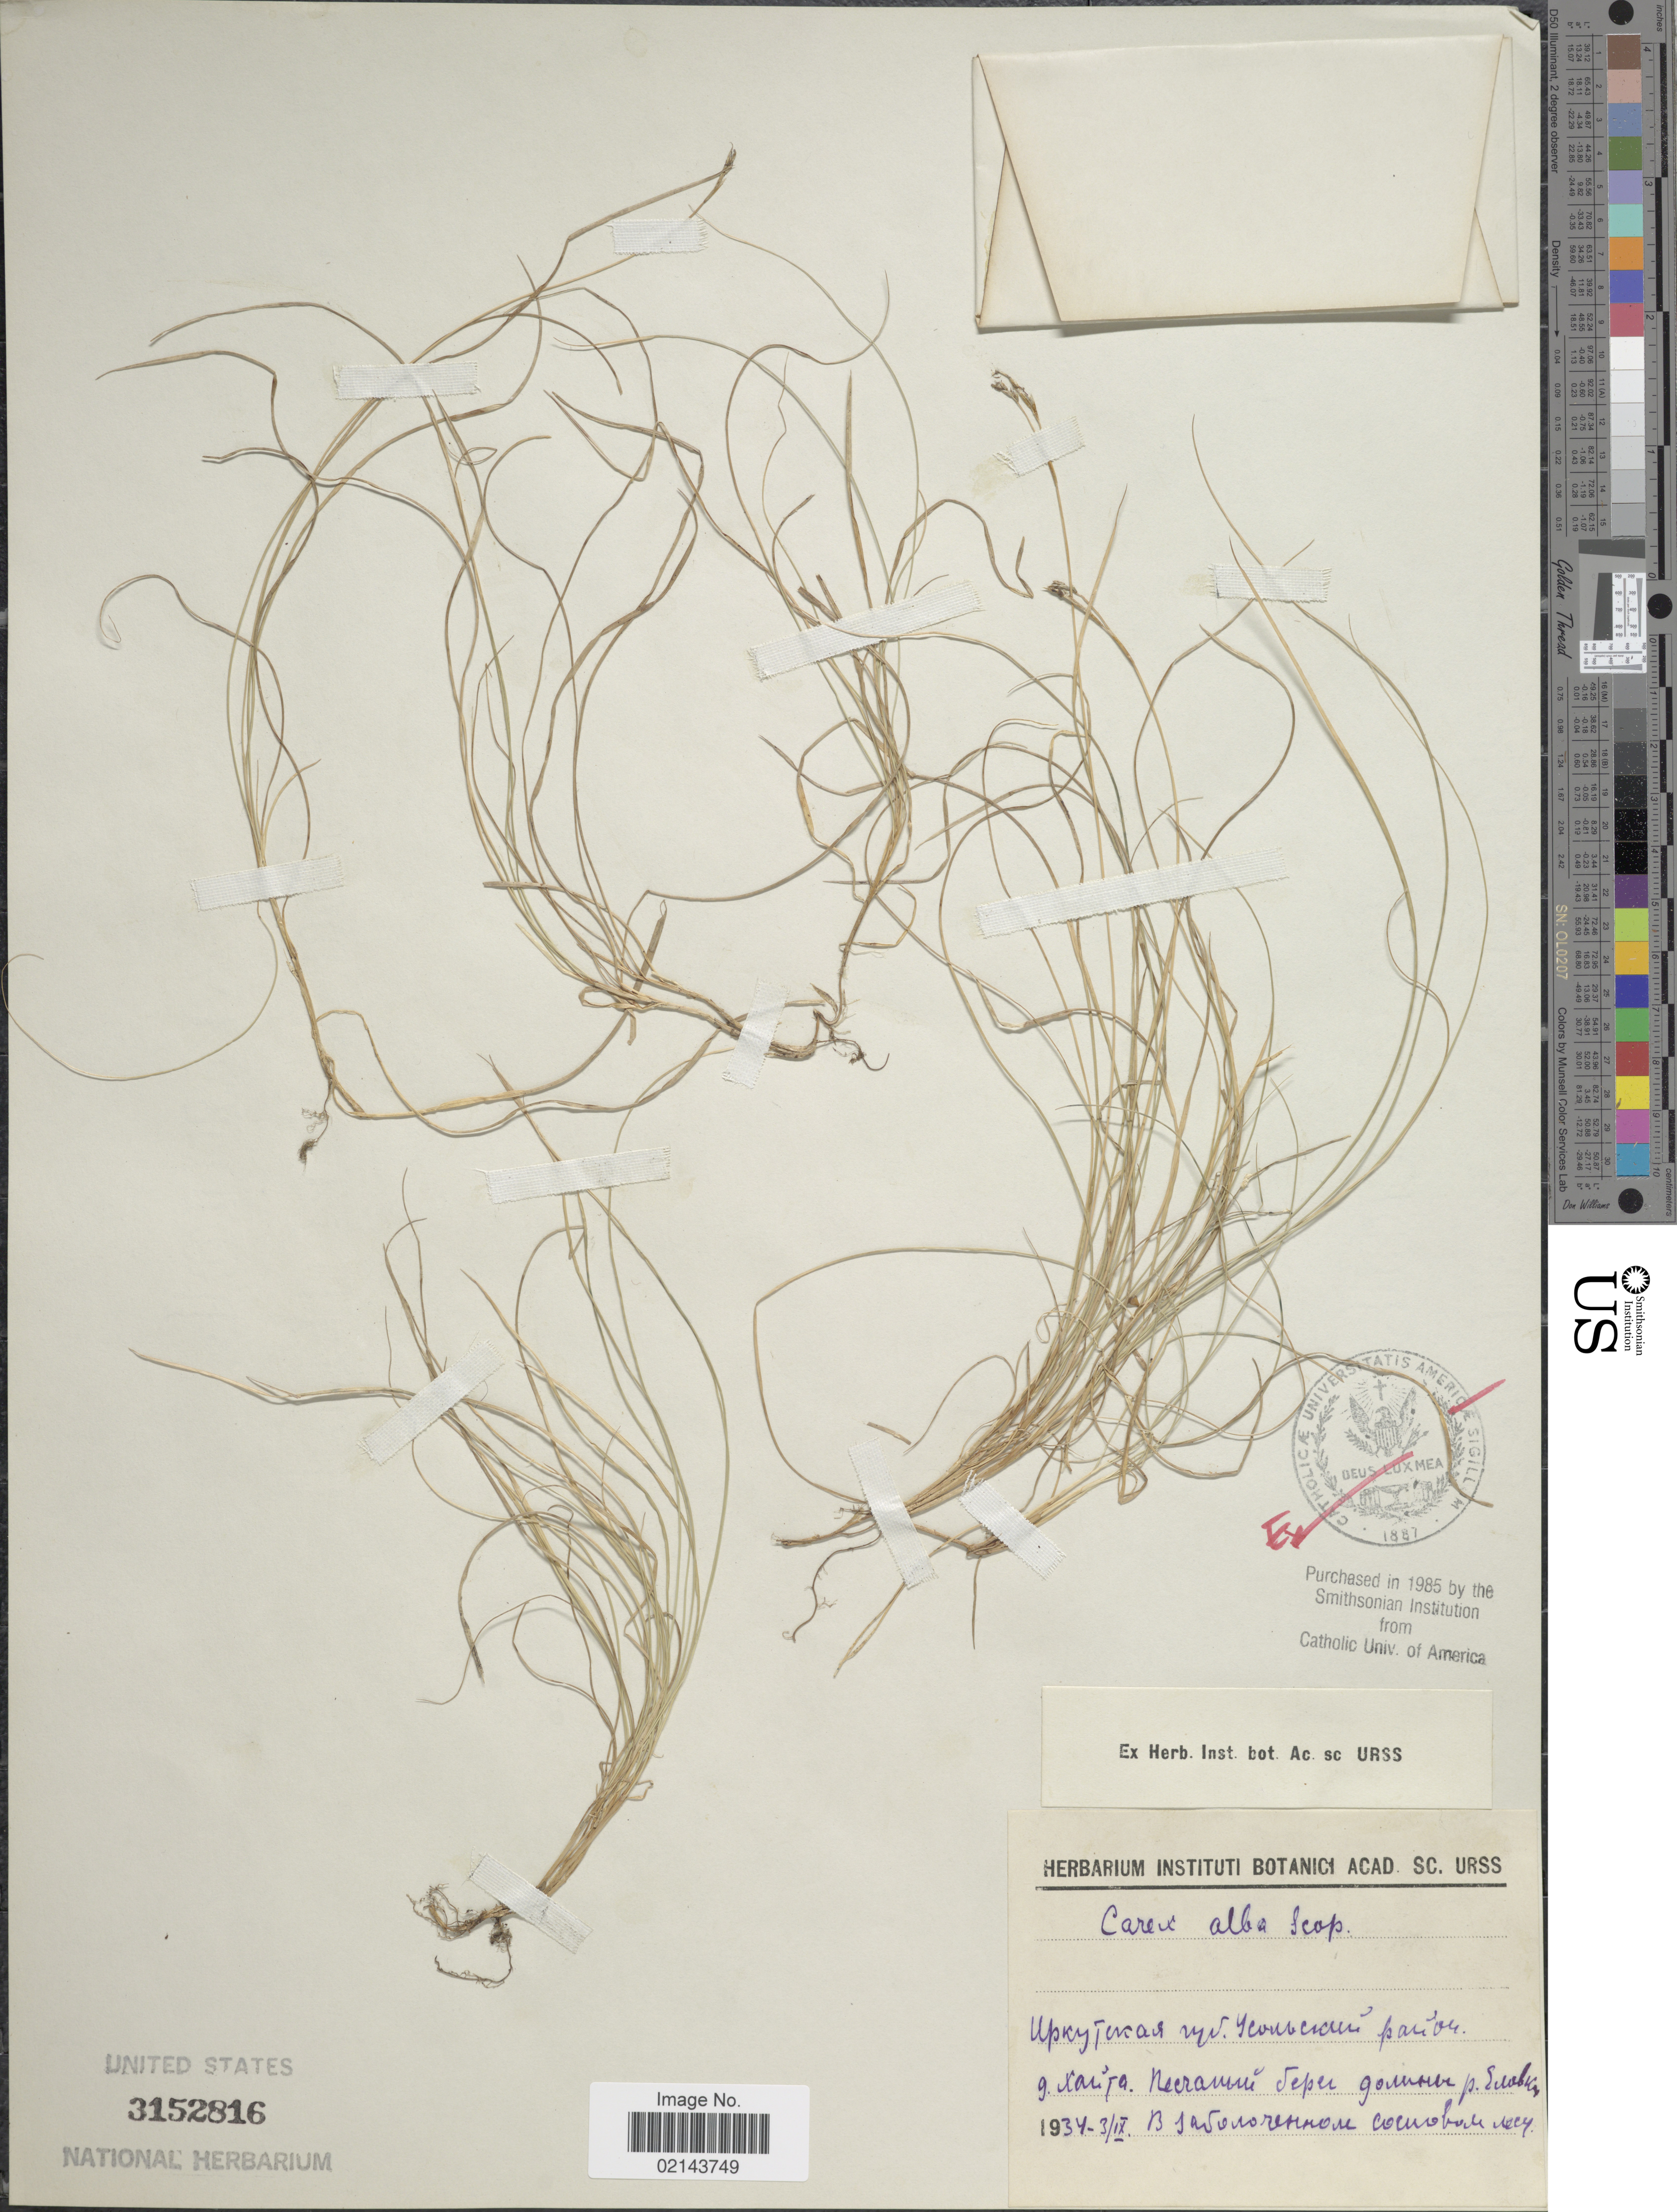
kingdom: Plantae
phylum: Tracheophyta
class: Liliopsida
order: Poales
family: Cyperaceae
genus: Carex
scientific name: Carex alba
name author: Scop.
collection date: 1934-09-03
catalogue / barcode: US 3152816